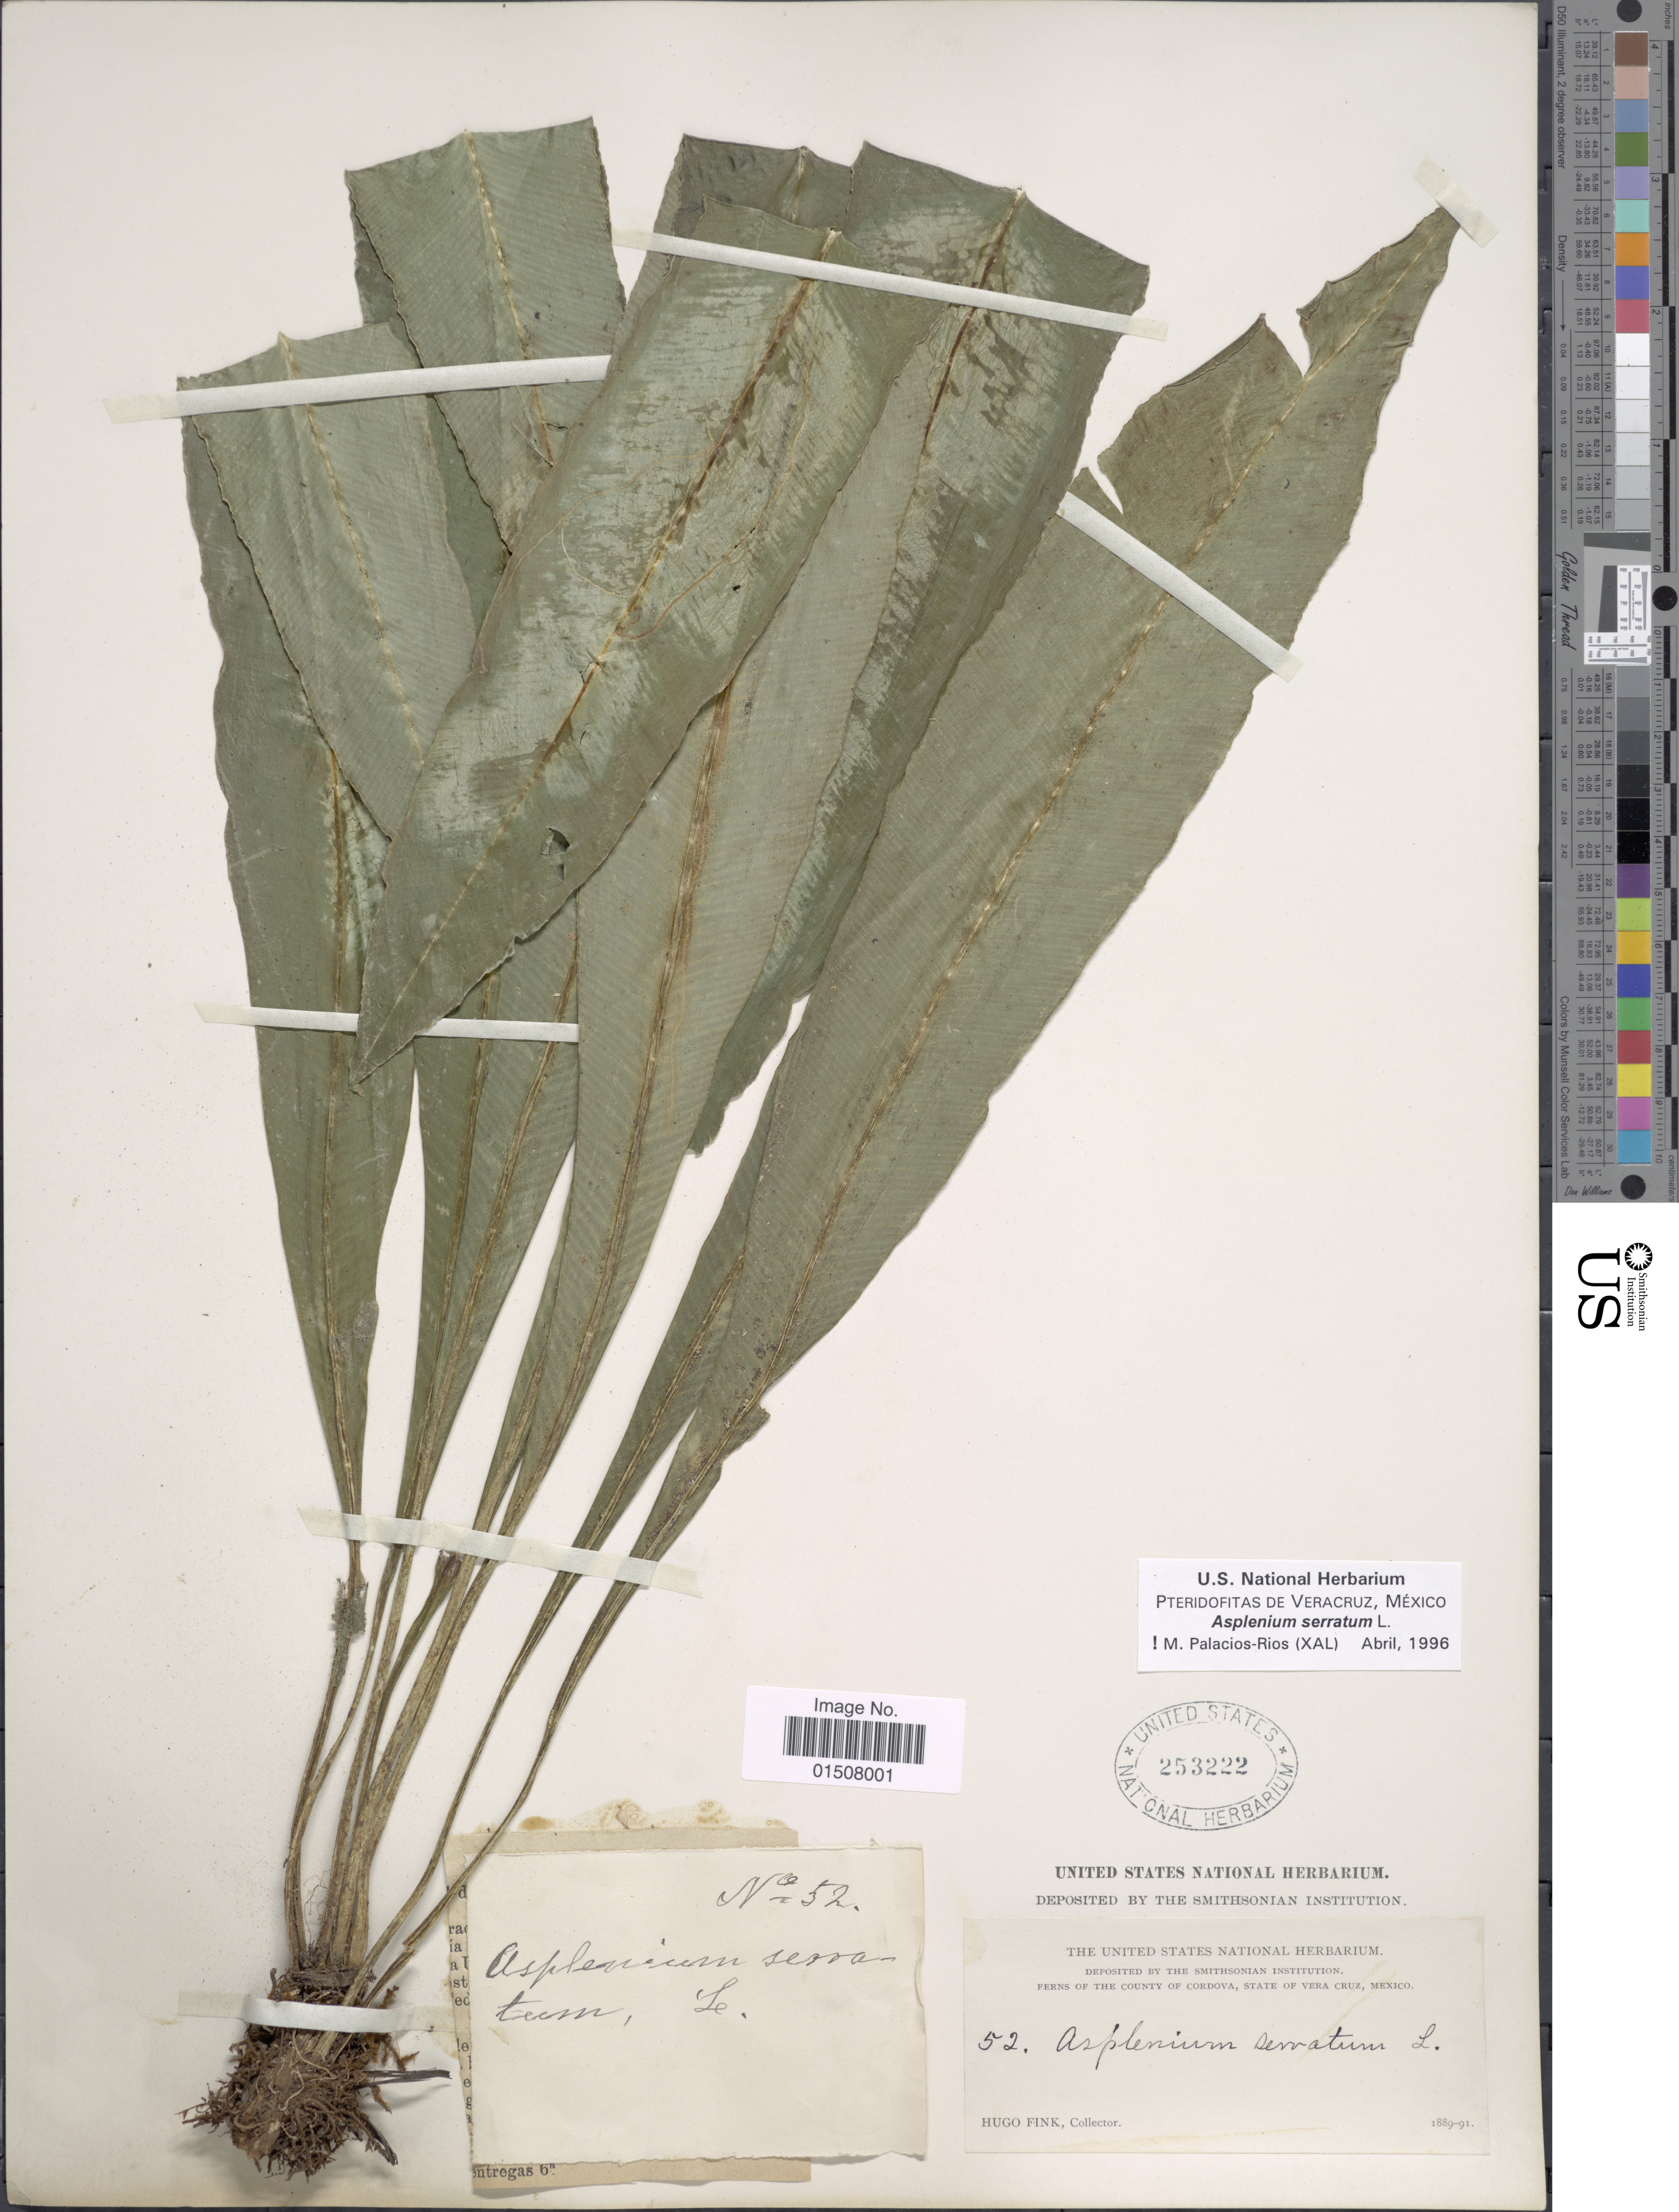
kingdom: Plantae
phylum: Tracheophyta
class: Polypodiopsida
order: Polypodiales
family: Aspleniaceae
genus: Asplenium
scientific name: Asplenium serratum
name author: L.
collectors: H. Fink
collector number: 52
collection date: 1889/1891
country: Mexico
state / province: Veracruz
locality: The county of Cordova, State of Vera Cruz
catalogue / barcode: US 253222